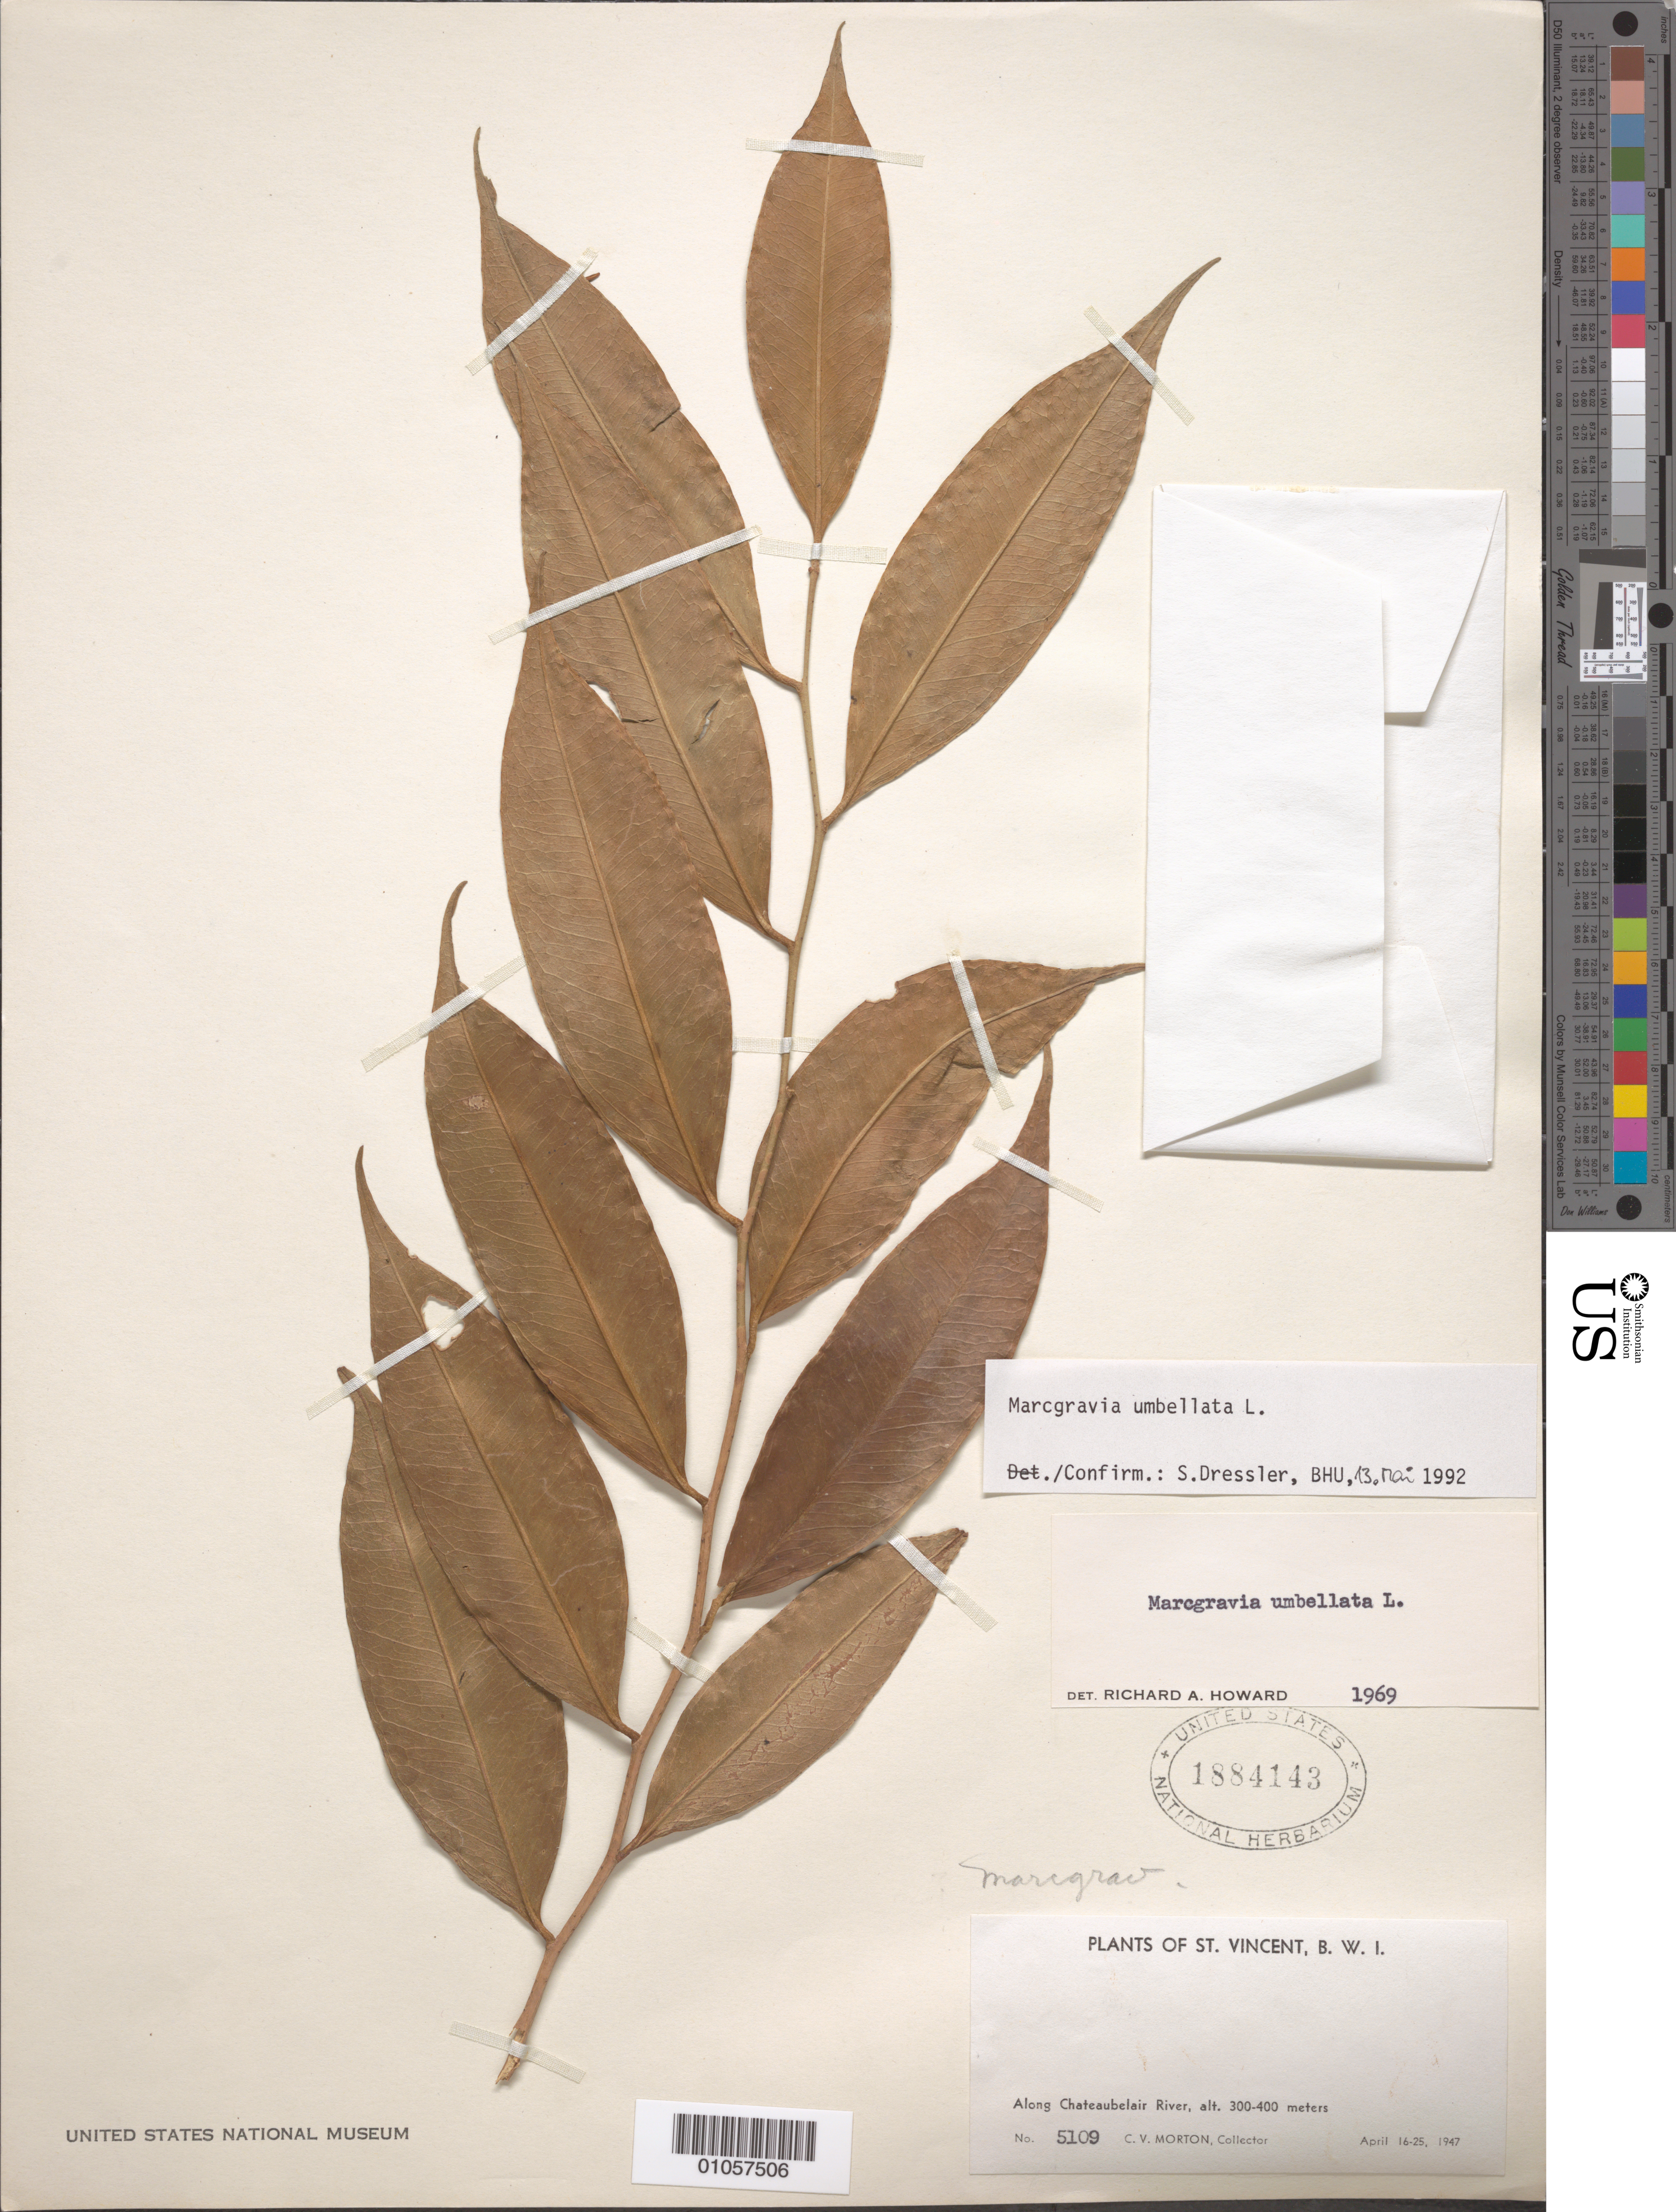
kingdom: Plantae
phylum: Tracheophyta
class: Magnoliopsida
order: Ericales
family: Marcgraviaceae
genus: Marcgravia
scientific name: Marcgravia umbellata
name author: L.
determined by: Dressler, S., (FR), Forschungsinstitut Und Naturmuseum Senckenberg (GERMANY)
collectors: C. V. Morton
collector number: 5109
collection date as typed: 16 Apr 1947 to 25 Apr 1947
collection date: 1947-04-16/1947-04-25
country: St. Vincent - Grenadines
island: St. Vincent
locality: Chateaubelair River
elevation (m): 300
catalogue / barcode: US 1884143